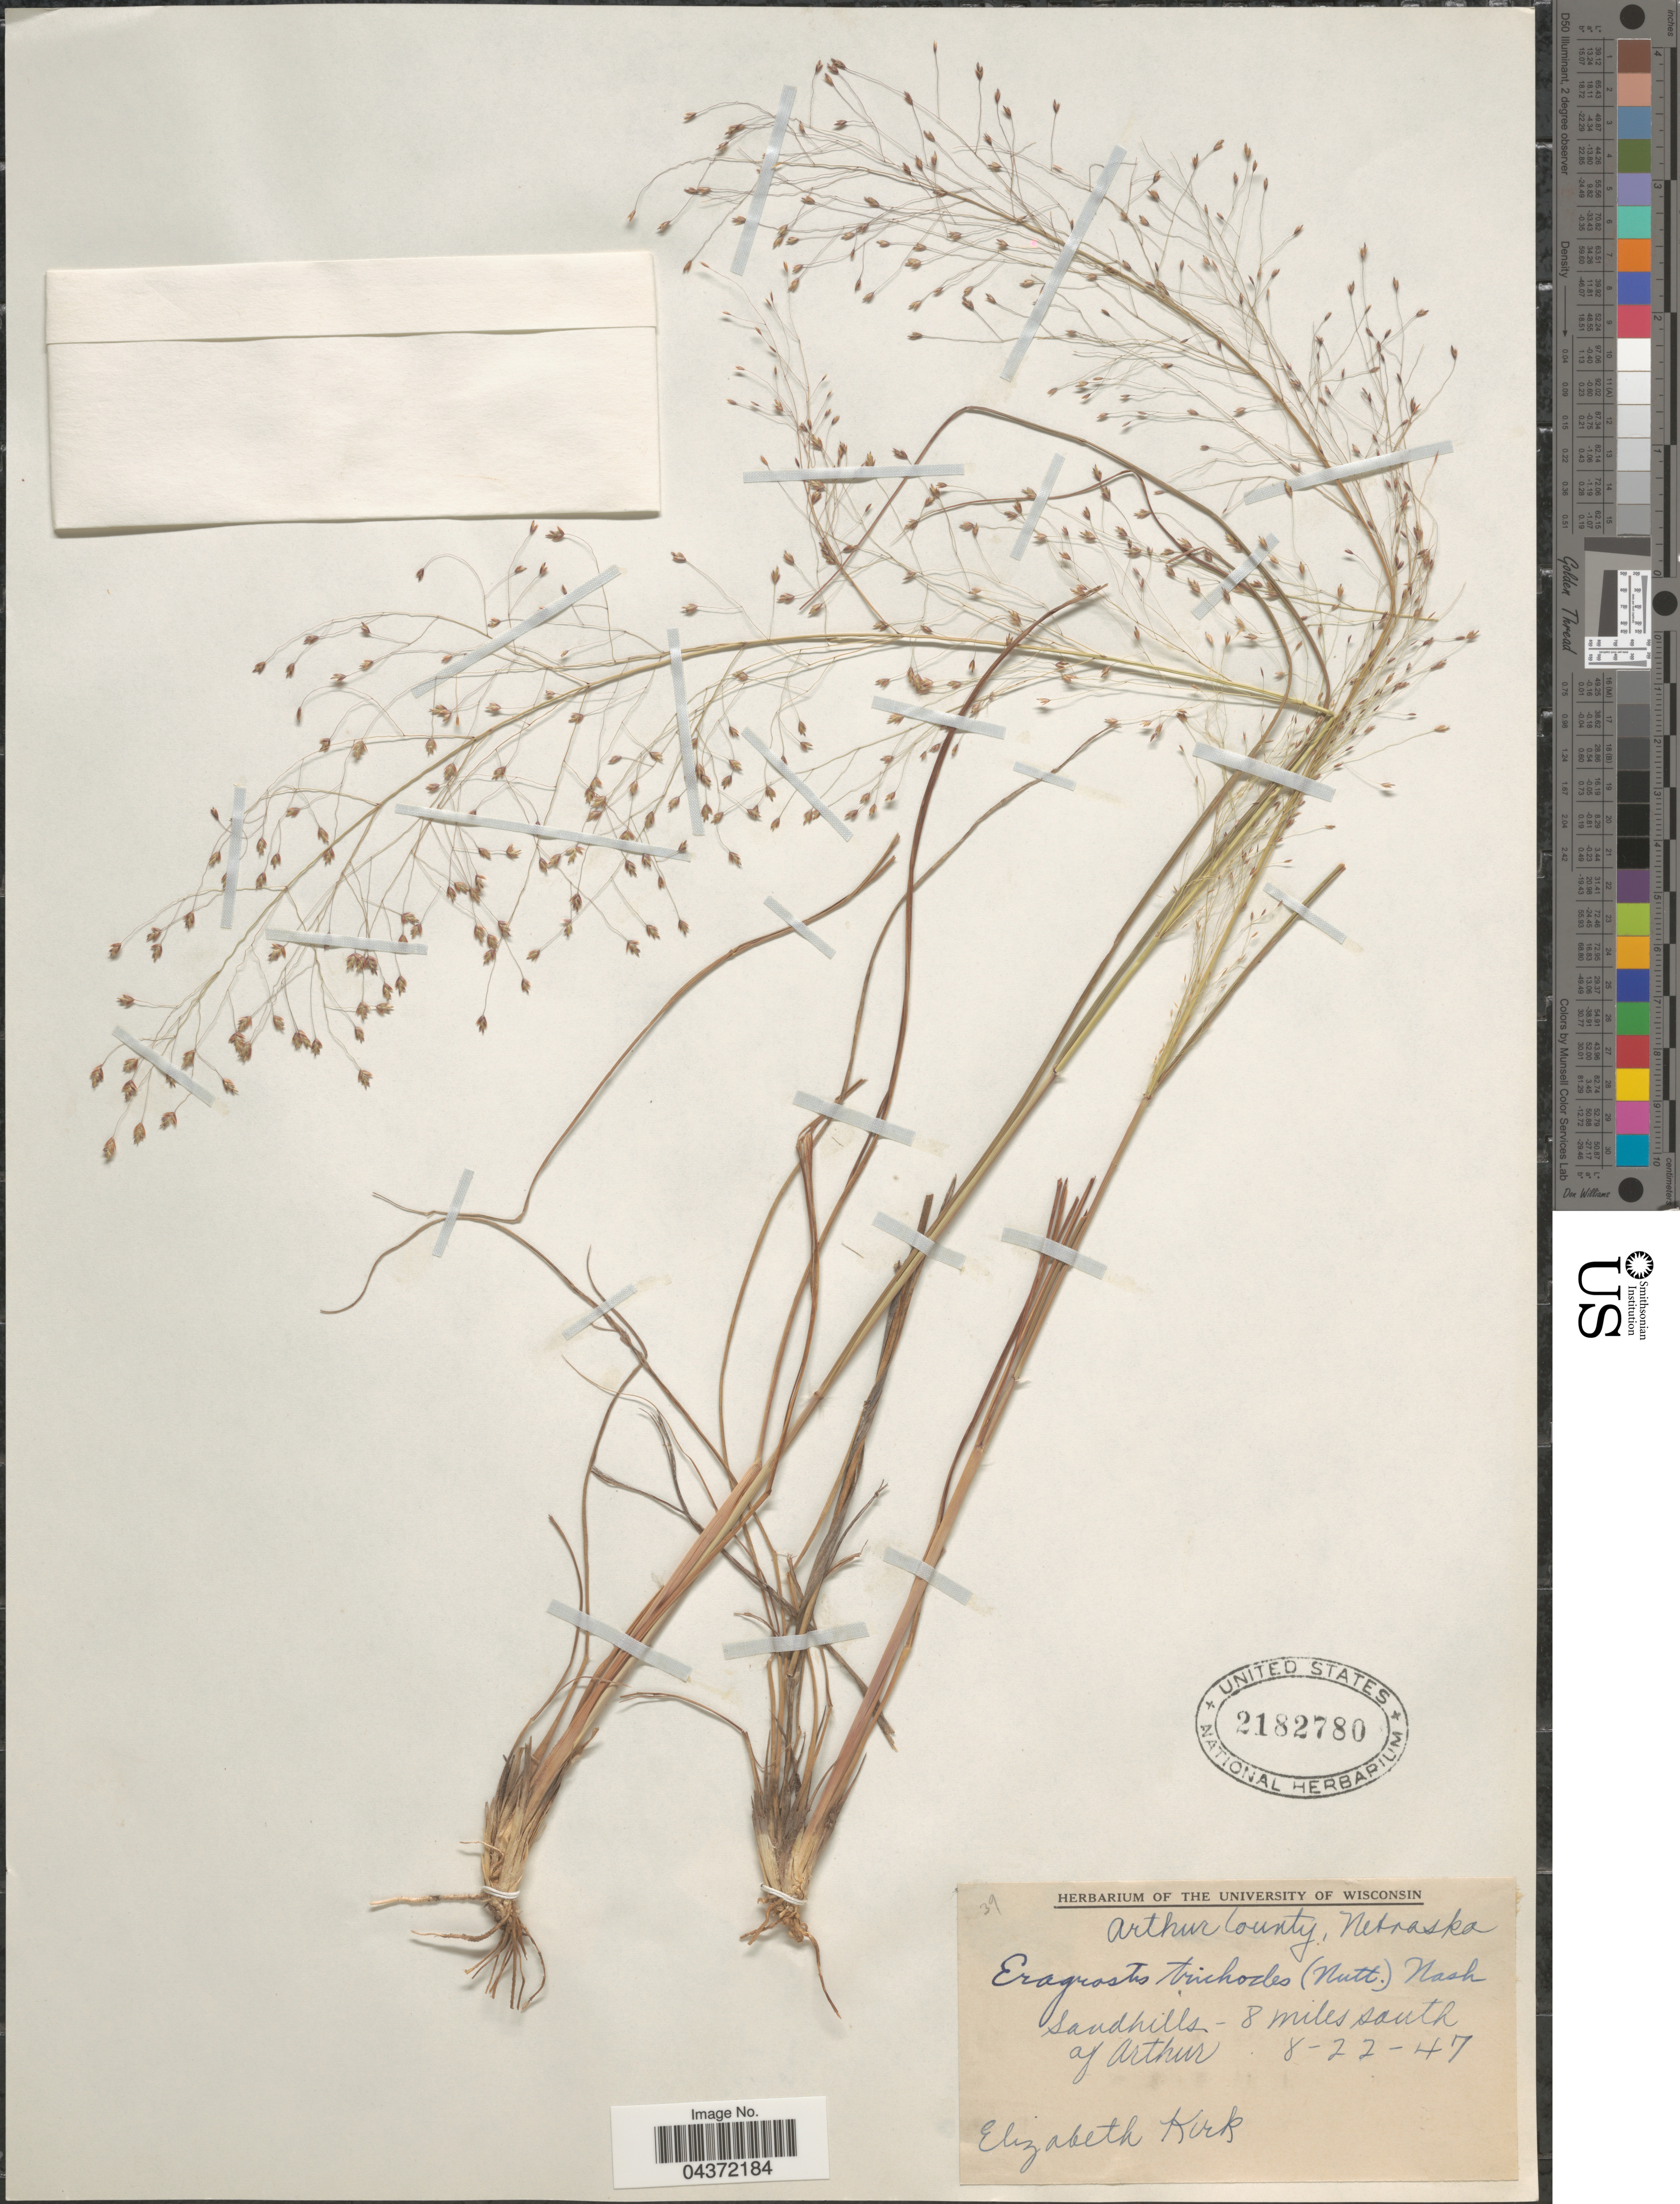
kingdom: Plantae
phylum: Tracheophyta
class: Liliopsida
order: Poales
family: Poaceae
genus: Eragrostis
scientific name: Eragrostis trichodes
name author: (Nutt.) Alph. Wood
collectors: E. Kirk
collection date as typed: Transcribed d/m/y: 22/8/47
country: United States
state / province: Nebraska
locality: Arthur County. Sandhills - 8 miles south of Arthur.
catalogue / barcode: US 2182780